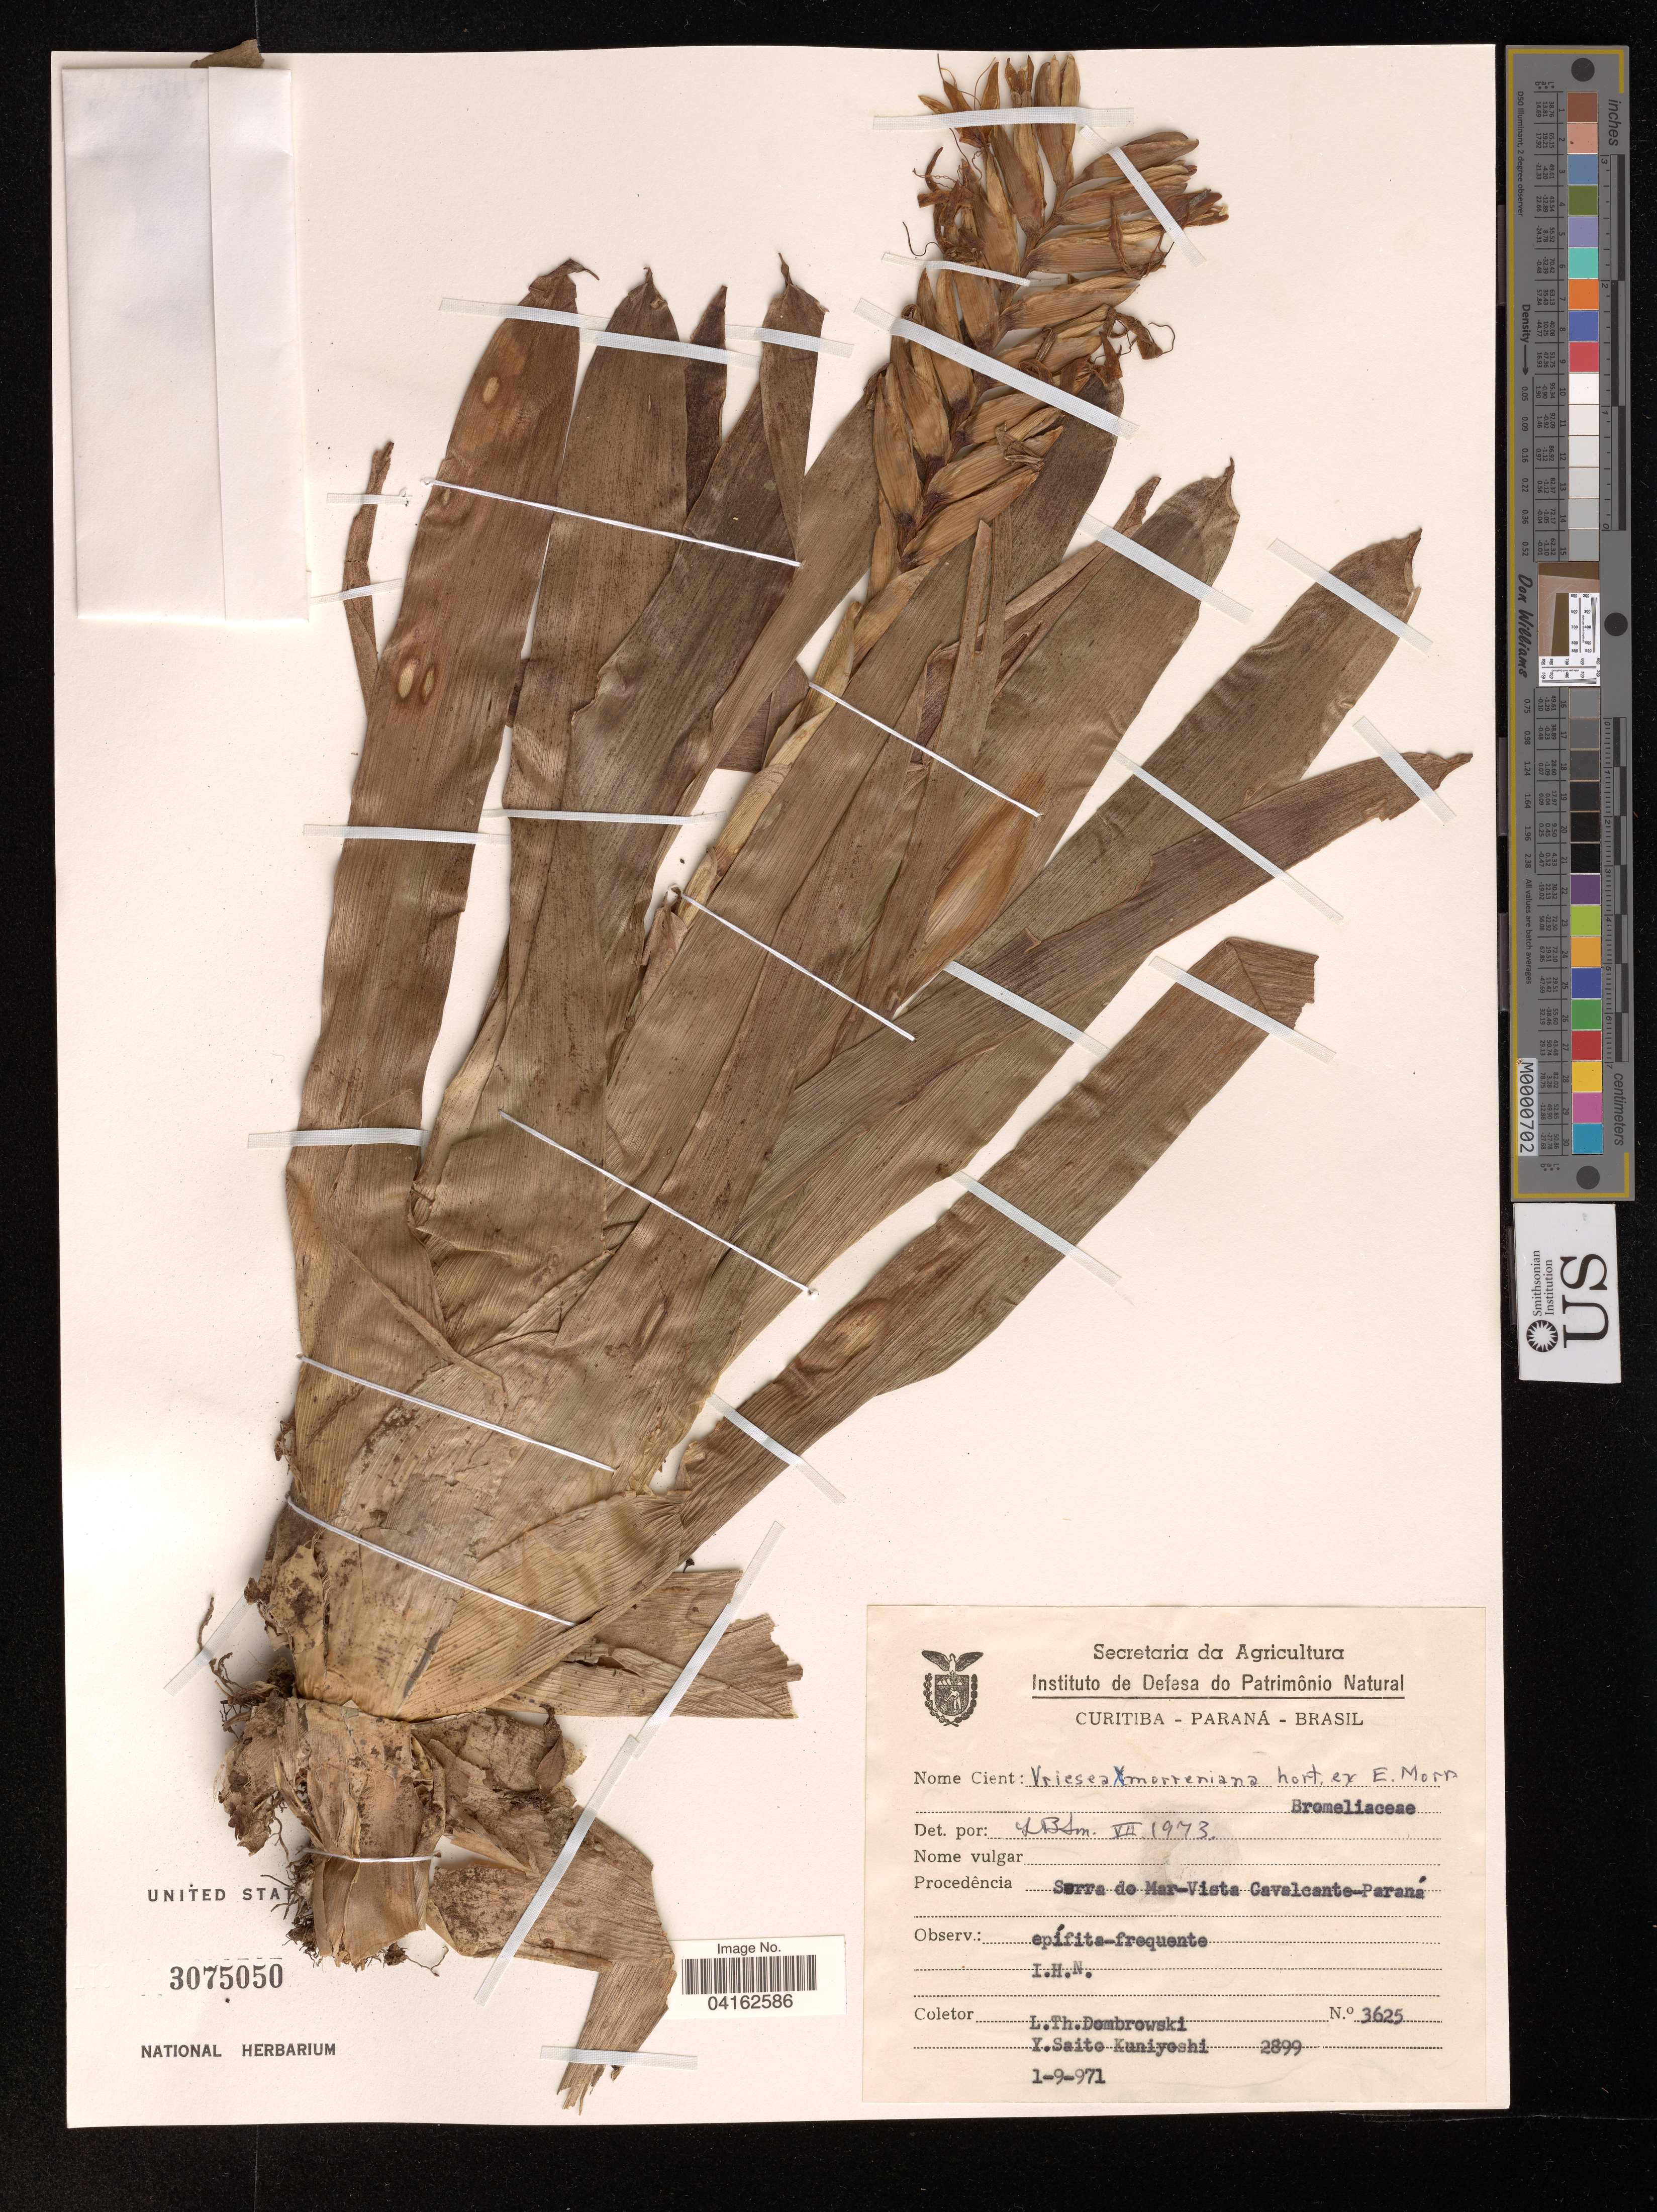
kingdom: Plantae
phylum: Tracheophyta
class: Liliopsida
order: Poales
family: Bromeliaceae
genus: Vriesea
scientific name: Vriesea x morreniana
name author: É. Morren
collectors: L. Dombrowski & Y. Saito Kuniyoshi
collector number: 3625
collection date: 1971-09-01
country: Brazil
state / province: Paraná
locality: Serra do Mar-Vista Gavalcente-Paraná.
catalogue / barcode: US 3075050